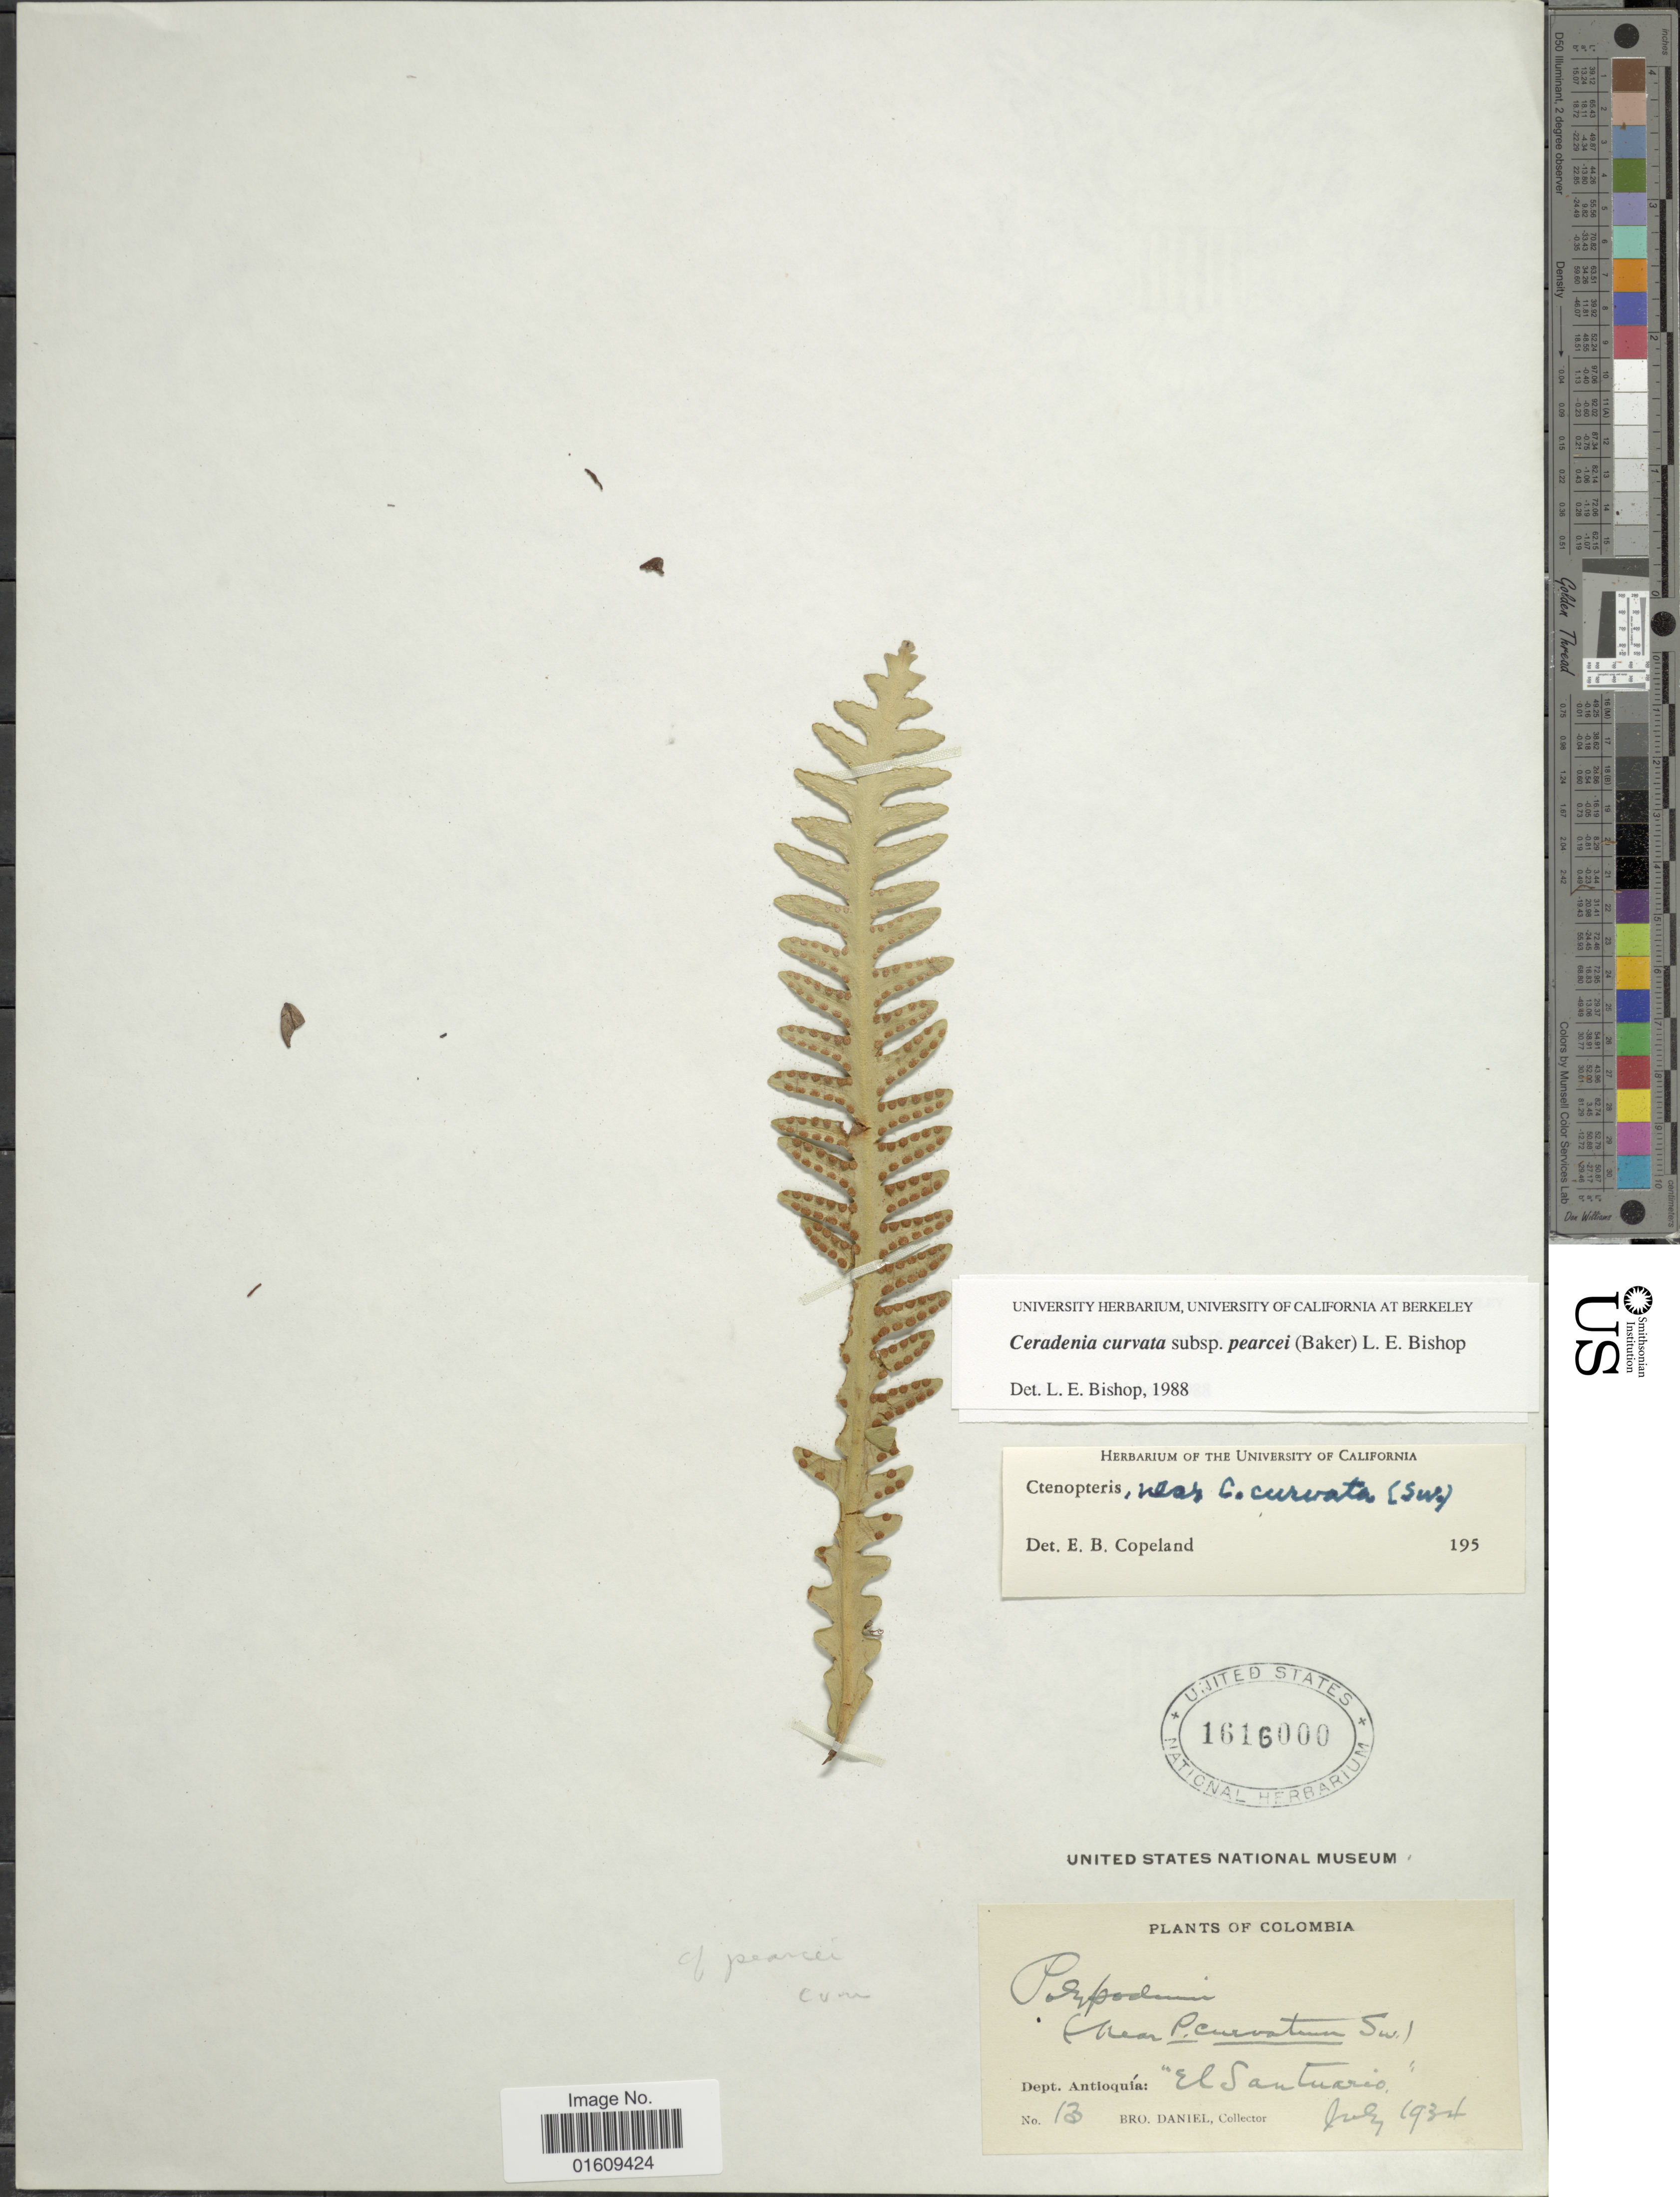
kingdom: Plantae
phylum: Tracheophyta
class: Polypodiopsida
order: Polypodiales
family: Polypodiaceae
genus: Ceradenia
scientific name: Ceradenia curvata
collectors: Bro. Daniel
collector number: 13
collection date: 1934-07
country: Colombia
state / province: Antioquia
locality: Colombia, Dept. Antioquía, "El Santuario".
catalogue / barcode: US 1616000